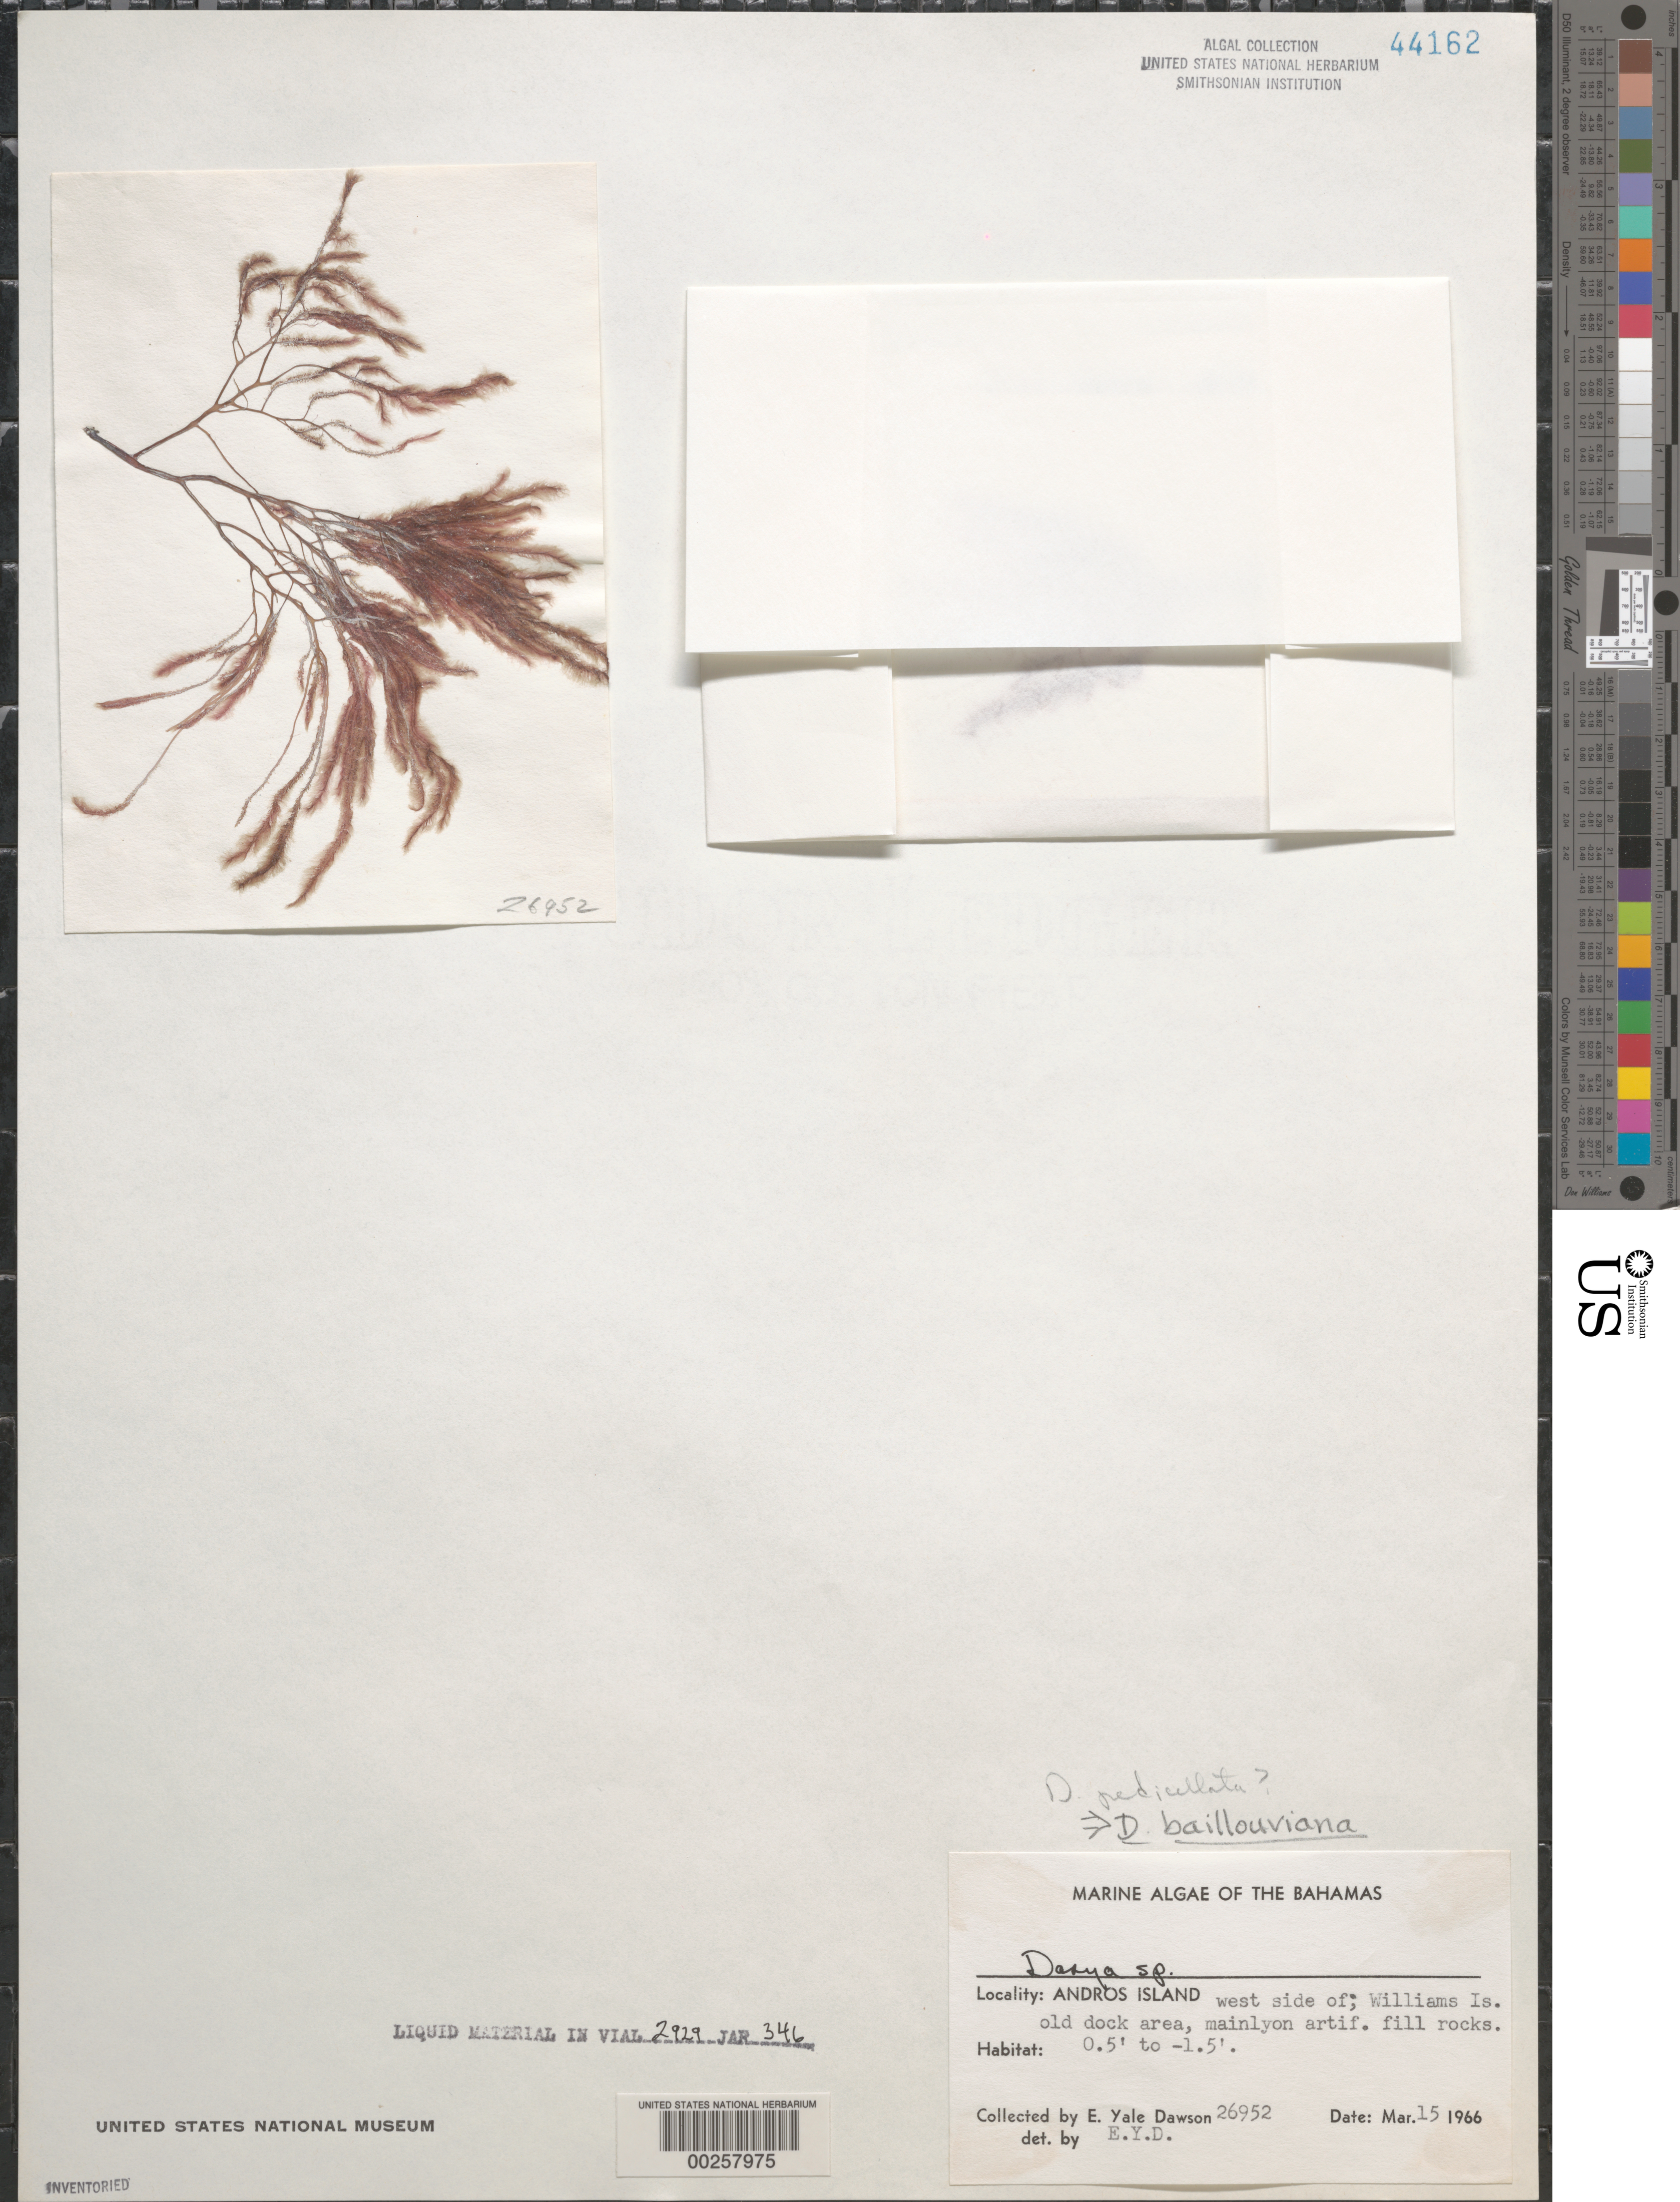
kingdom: Plantae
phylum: Rhodophyta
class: Florideophyceae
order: Ceramiales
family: Dasyaceae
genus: Dasya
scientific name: Dasya pedicellata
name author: (C. Agardh) C. Agardh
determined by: Algae name updating Project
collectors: E. Y. Dawson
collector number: EYD 26952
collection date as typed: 15 Mar 1966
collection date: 1966-03-15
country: Bahamas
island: Andros Island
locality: West side of Andros Island, Williams Island old dock area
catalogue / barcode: US 44162